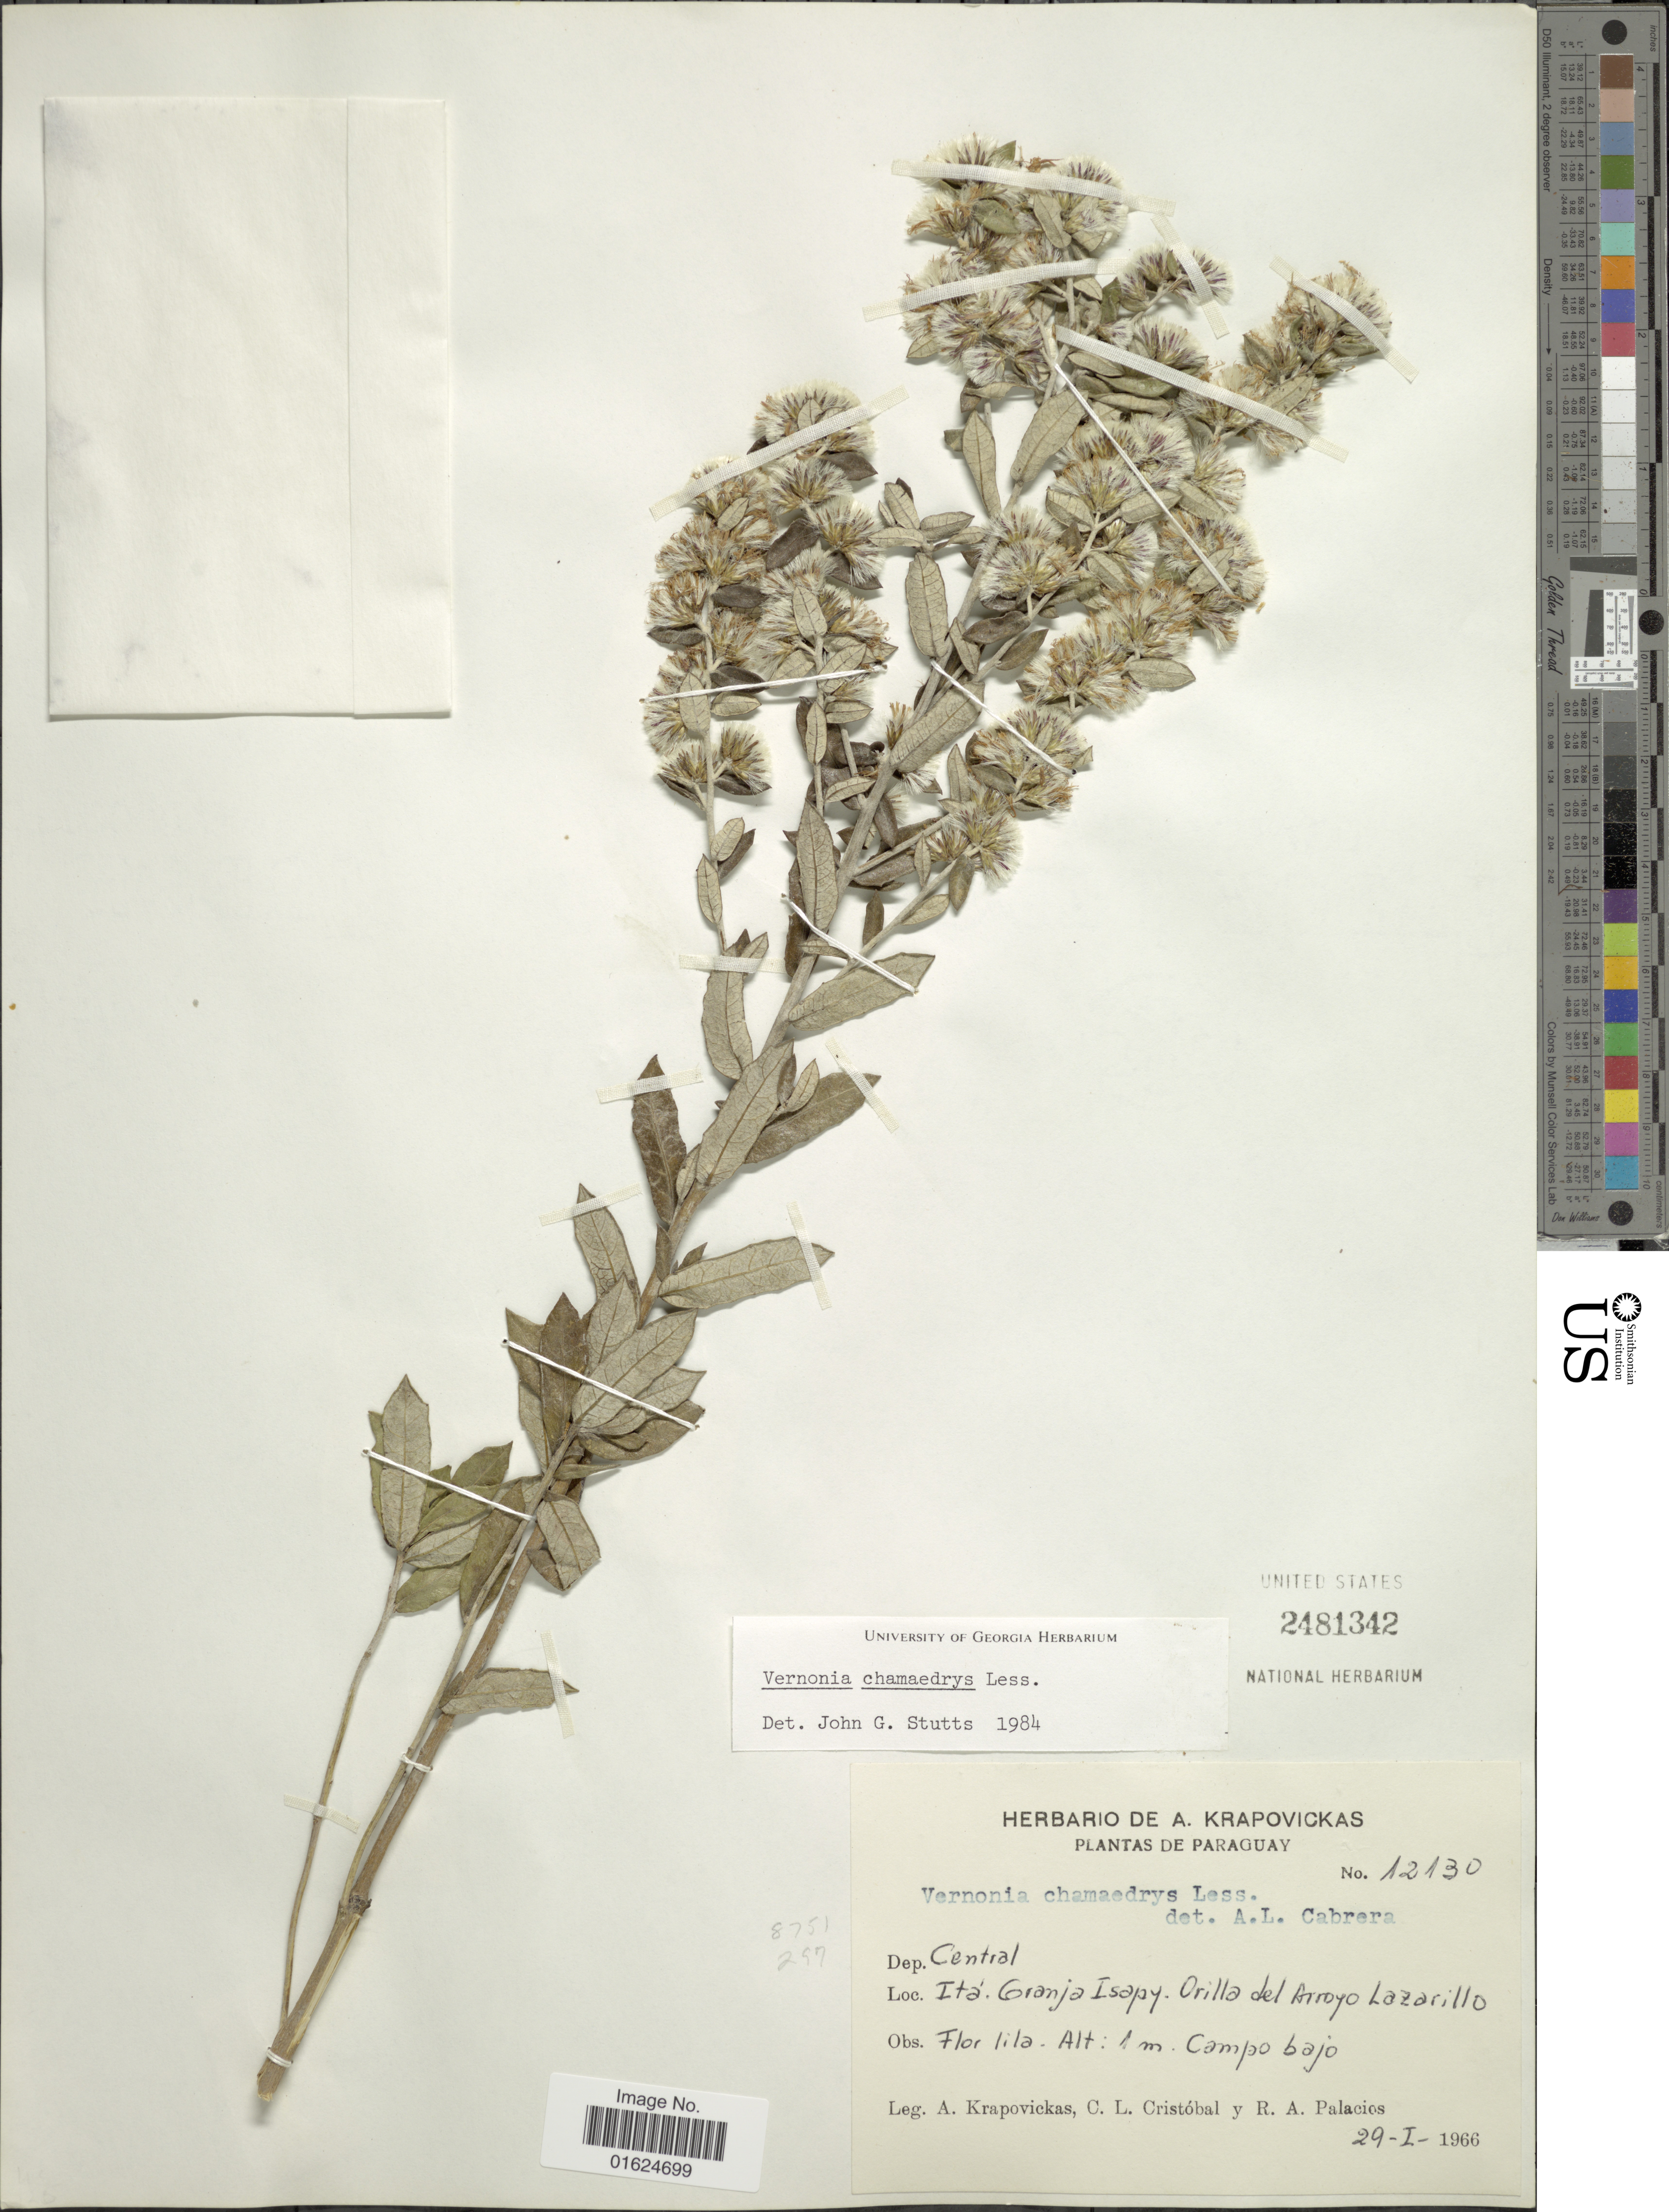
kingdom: Plantae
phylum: Tracheophyta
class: Magnoliopsida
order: Asterales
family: Asteraceae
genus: Vernonanthura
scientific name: Vernonanthura chamaedrys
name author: (Less.) H. Rob.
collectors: A. Krapovickas, C. L. Cristóbal & R. Palacios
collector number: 12130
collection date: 1966-01-29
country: Paraguay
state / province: Central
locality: Dep. central, Itá, Gramja Isapy. orilla del Arroyo Lazarillo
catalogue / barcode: US 2481342